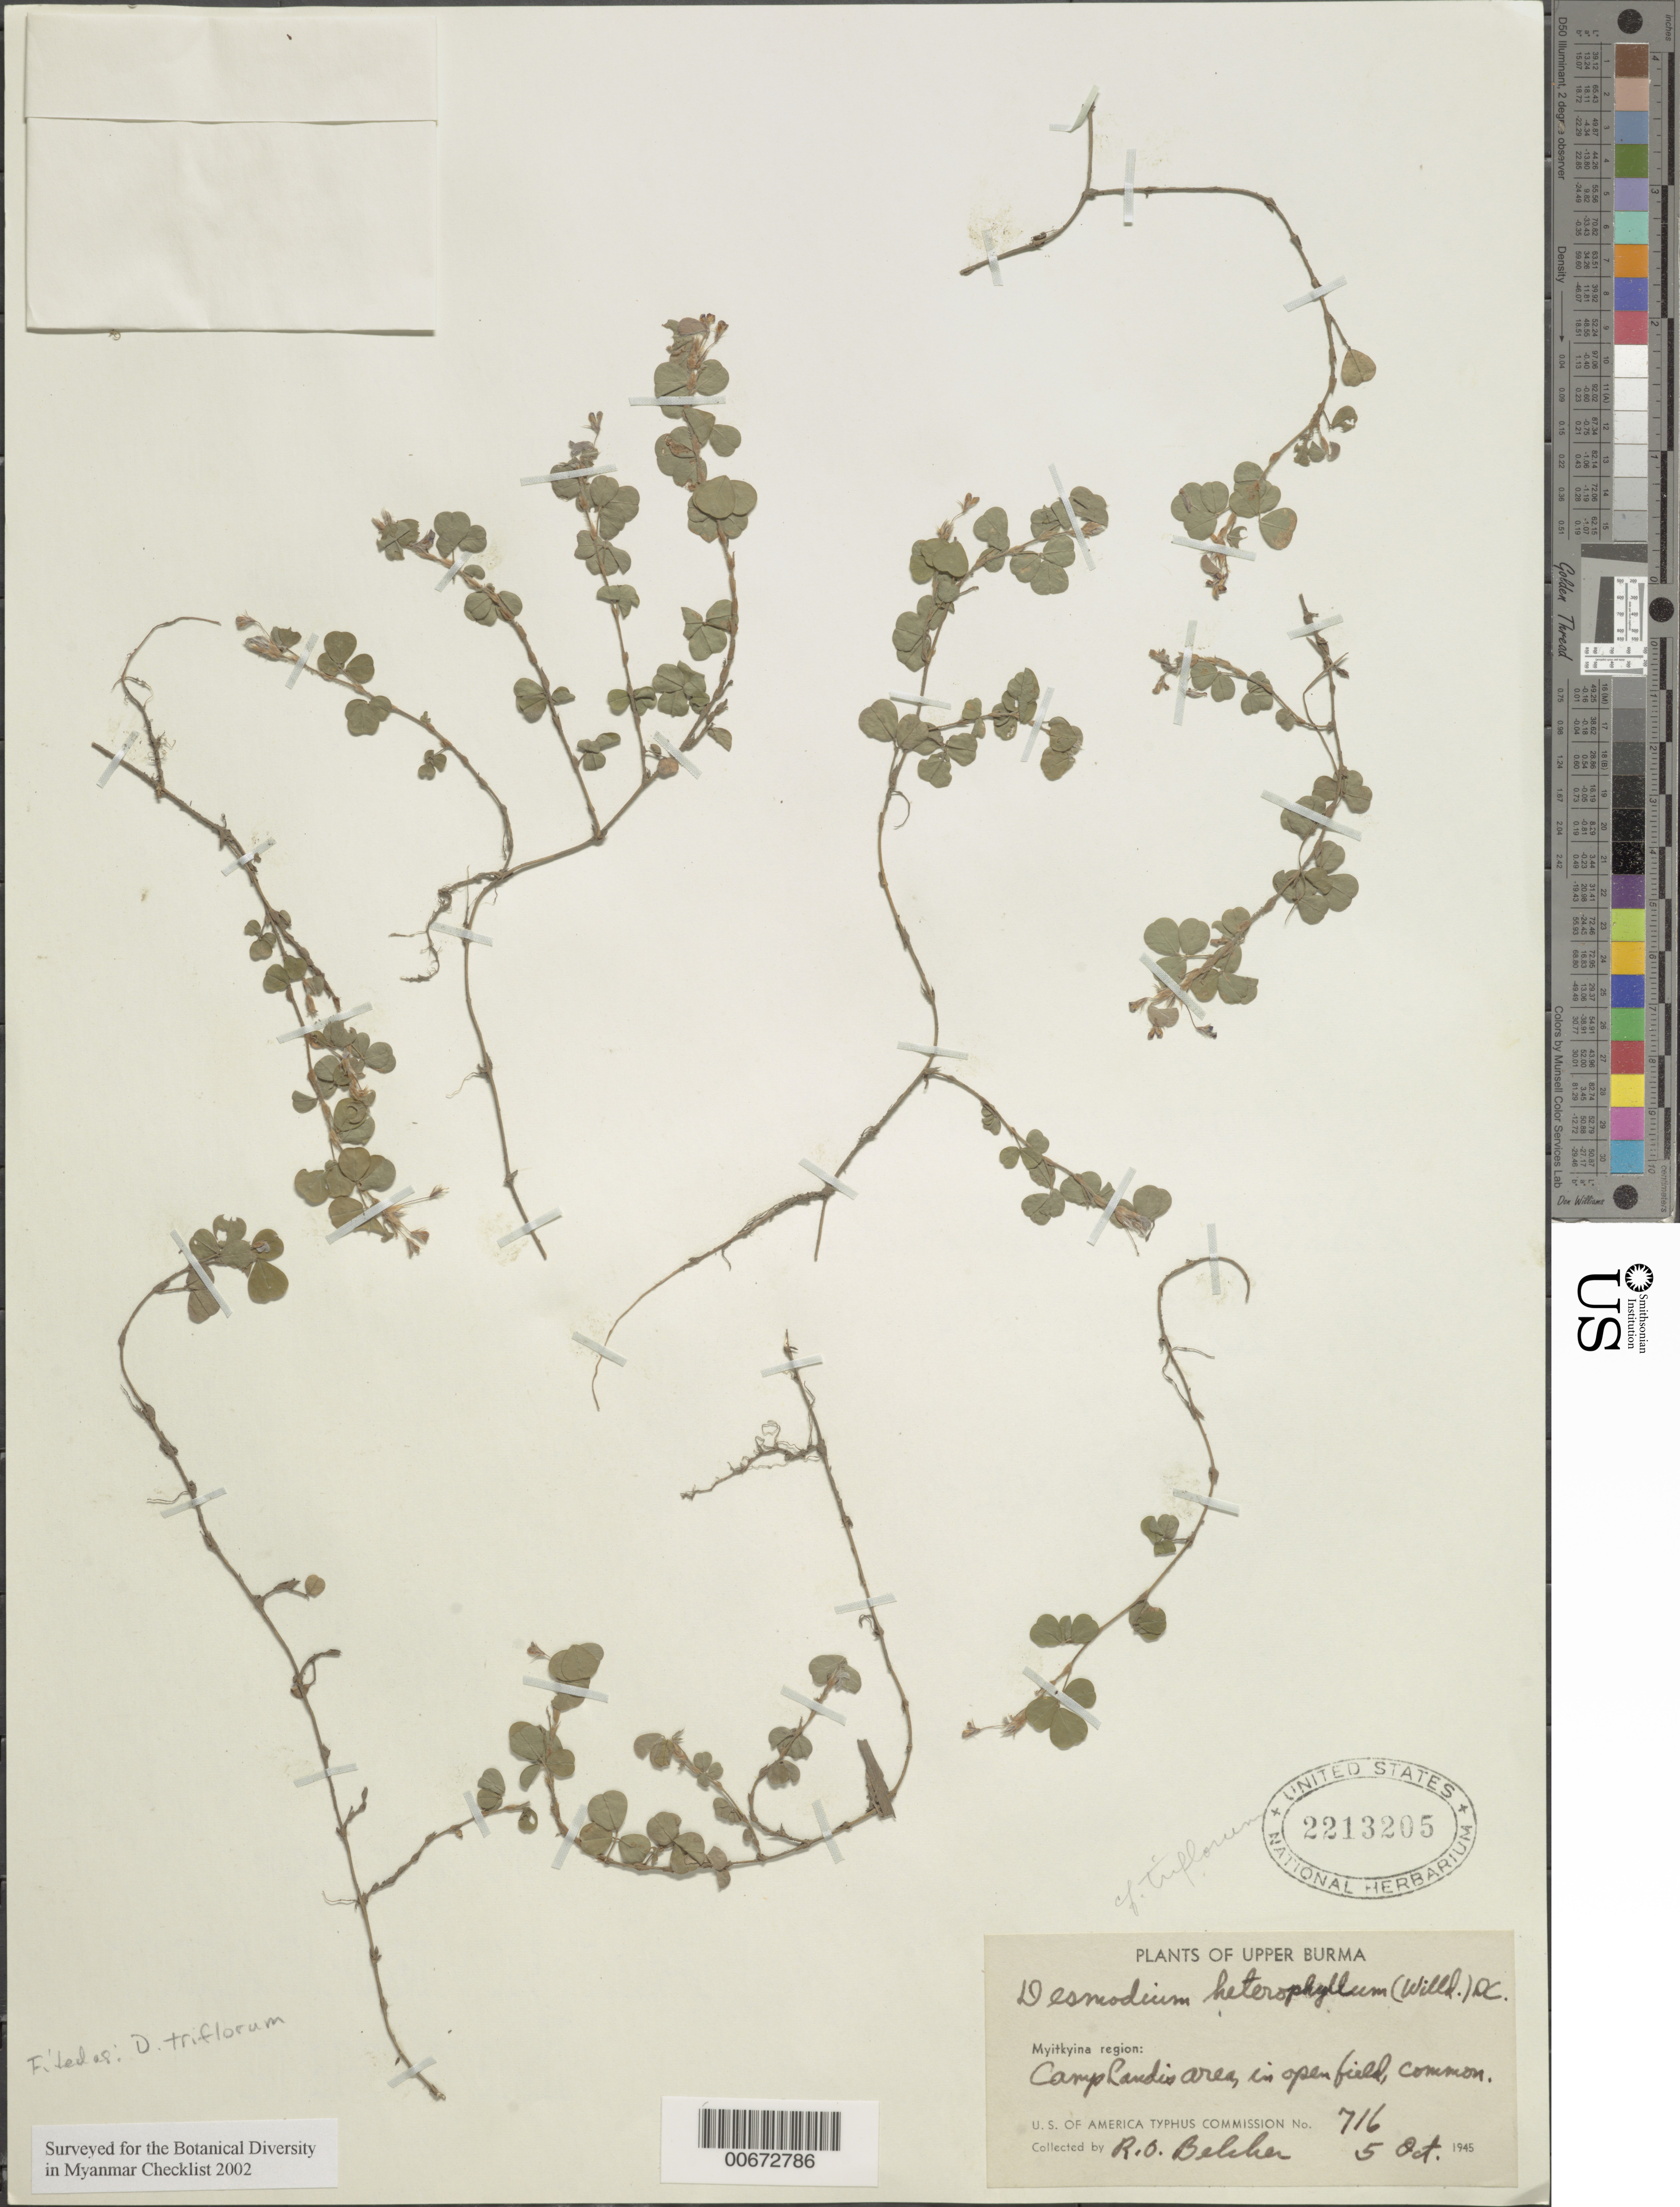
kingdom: Plantae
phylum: Tracheophyta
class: Magnoliopsida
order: Fabales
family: Fabaceae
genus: Grona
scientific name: Grona triflora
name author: (L.) H. Ohashi & K. Ohashi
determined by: Strong, Mark T., (BOT), Smithsonian Institution - National Museum of Natural History (UNITED STATES)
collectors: R. Belcher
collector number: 716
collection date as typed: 05 Oct 1945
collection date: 1945-10-05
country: Myanmar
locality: Myitkyina region, Camp Landis area.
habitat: Open field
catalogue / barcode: US 2213205